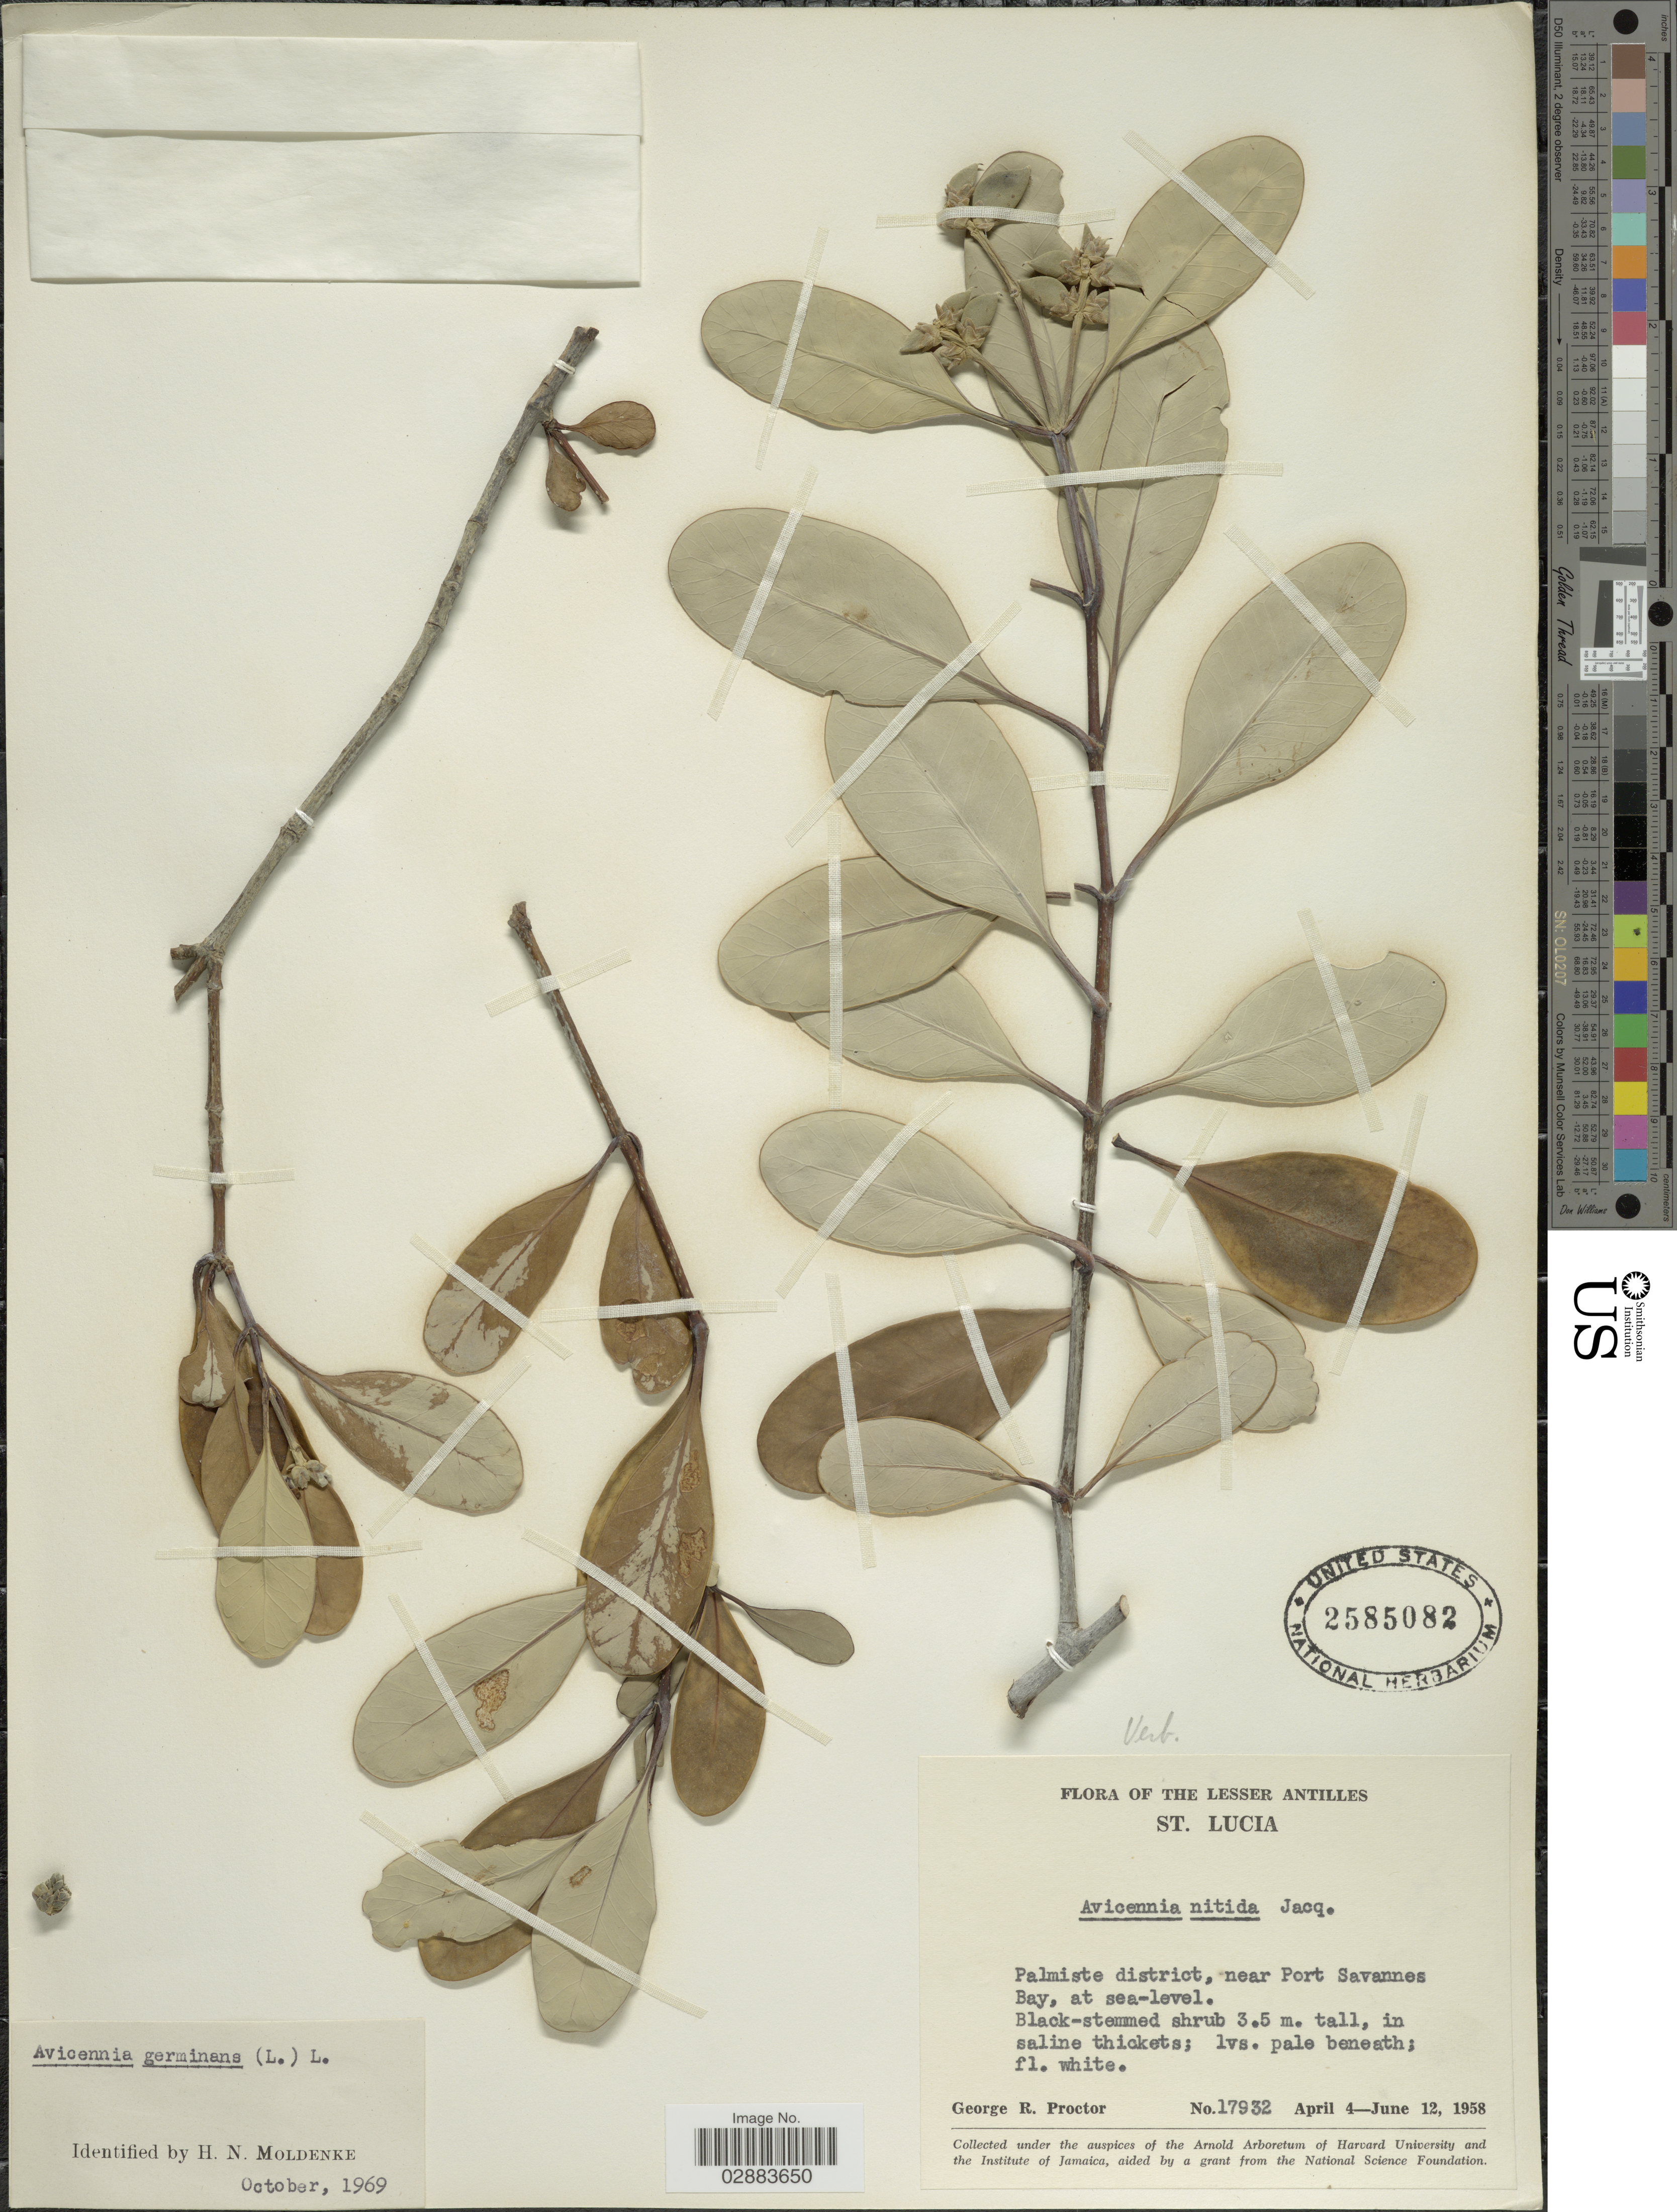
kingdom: Plantae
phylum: Tracheophyta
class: Magnoliopsida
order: Lamiales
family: Acanthaceae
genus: Avicennia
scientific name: Avicennia germinans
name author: (L.) L.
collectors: G. Proctor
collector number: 17932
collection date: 1958-04-04/1958-06-12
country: St. Lucia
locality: The Lesser Antilles. Palmiste district, near Port Savannes Bay.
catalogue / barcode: US 2585082